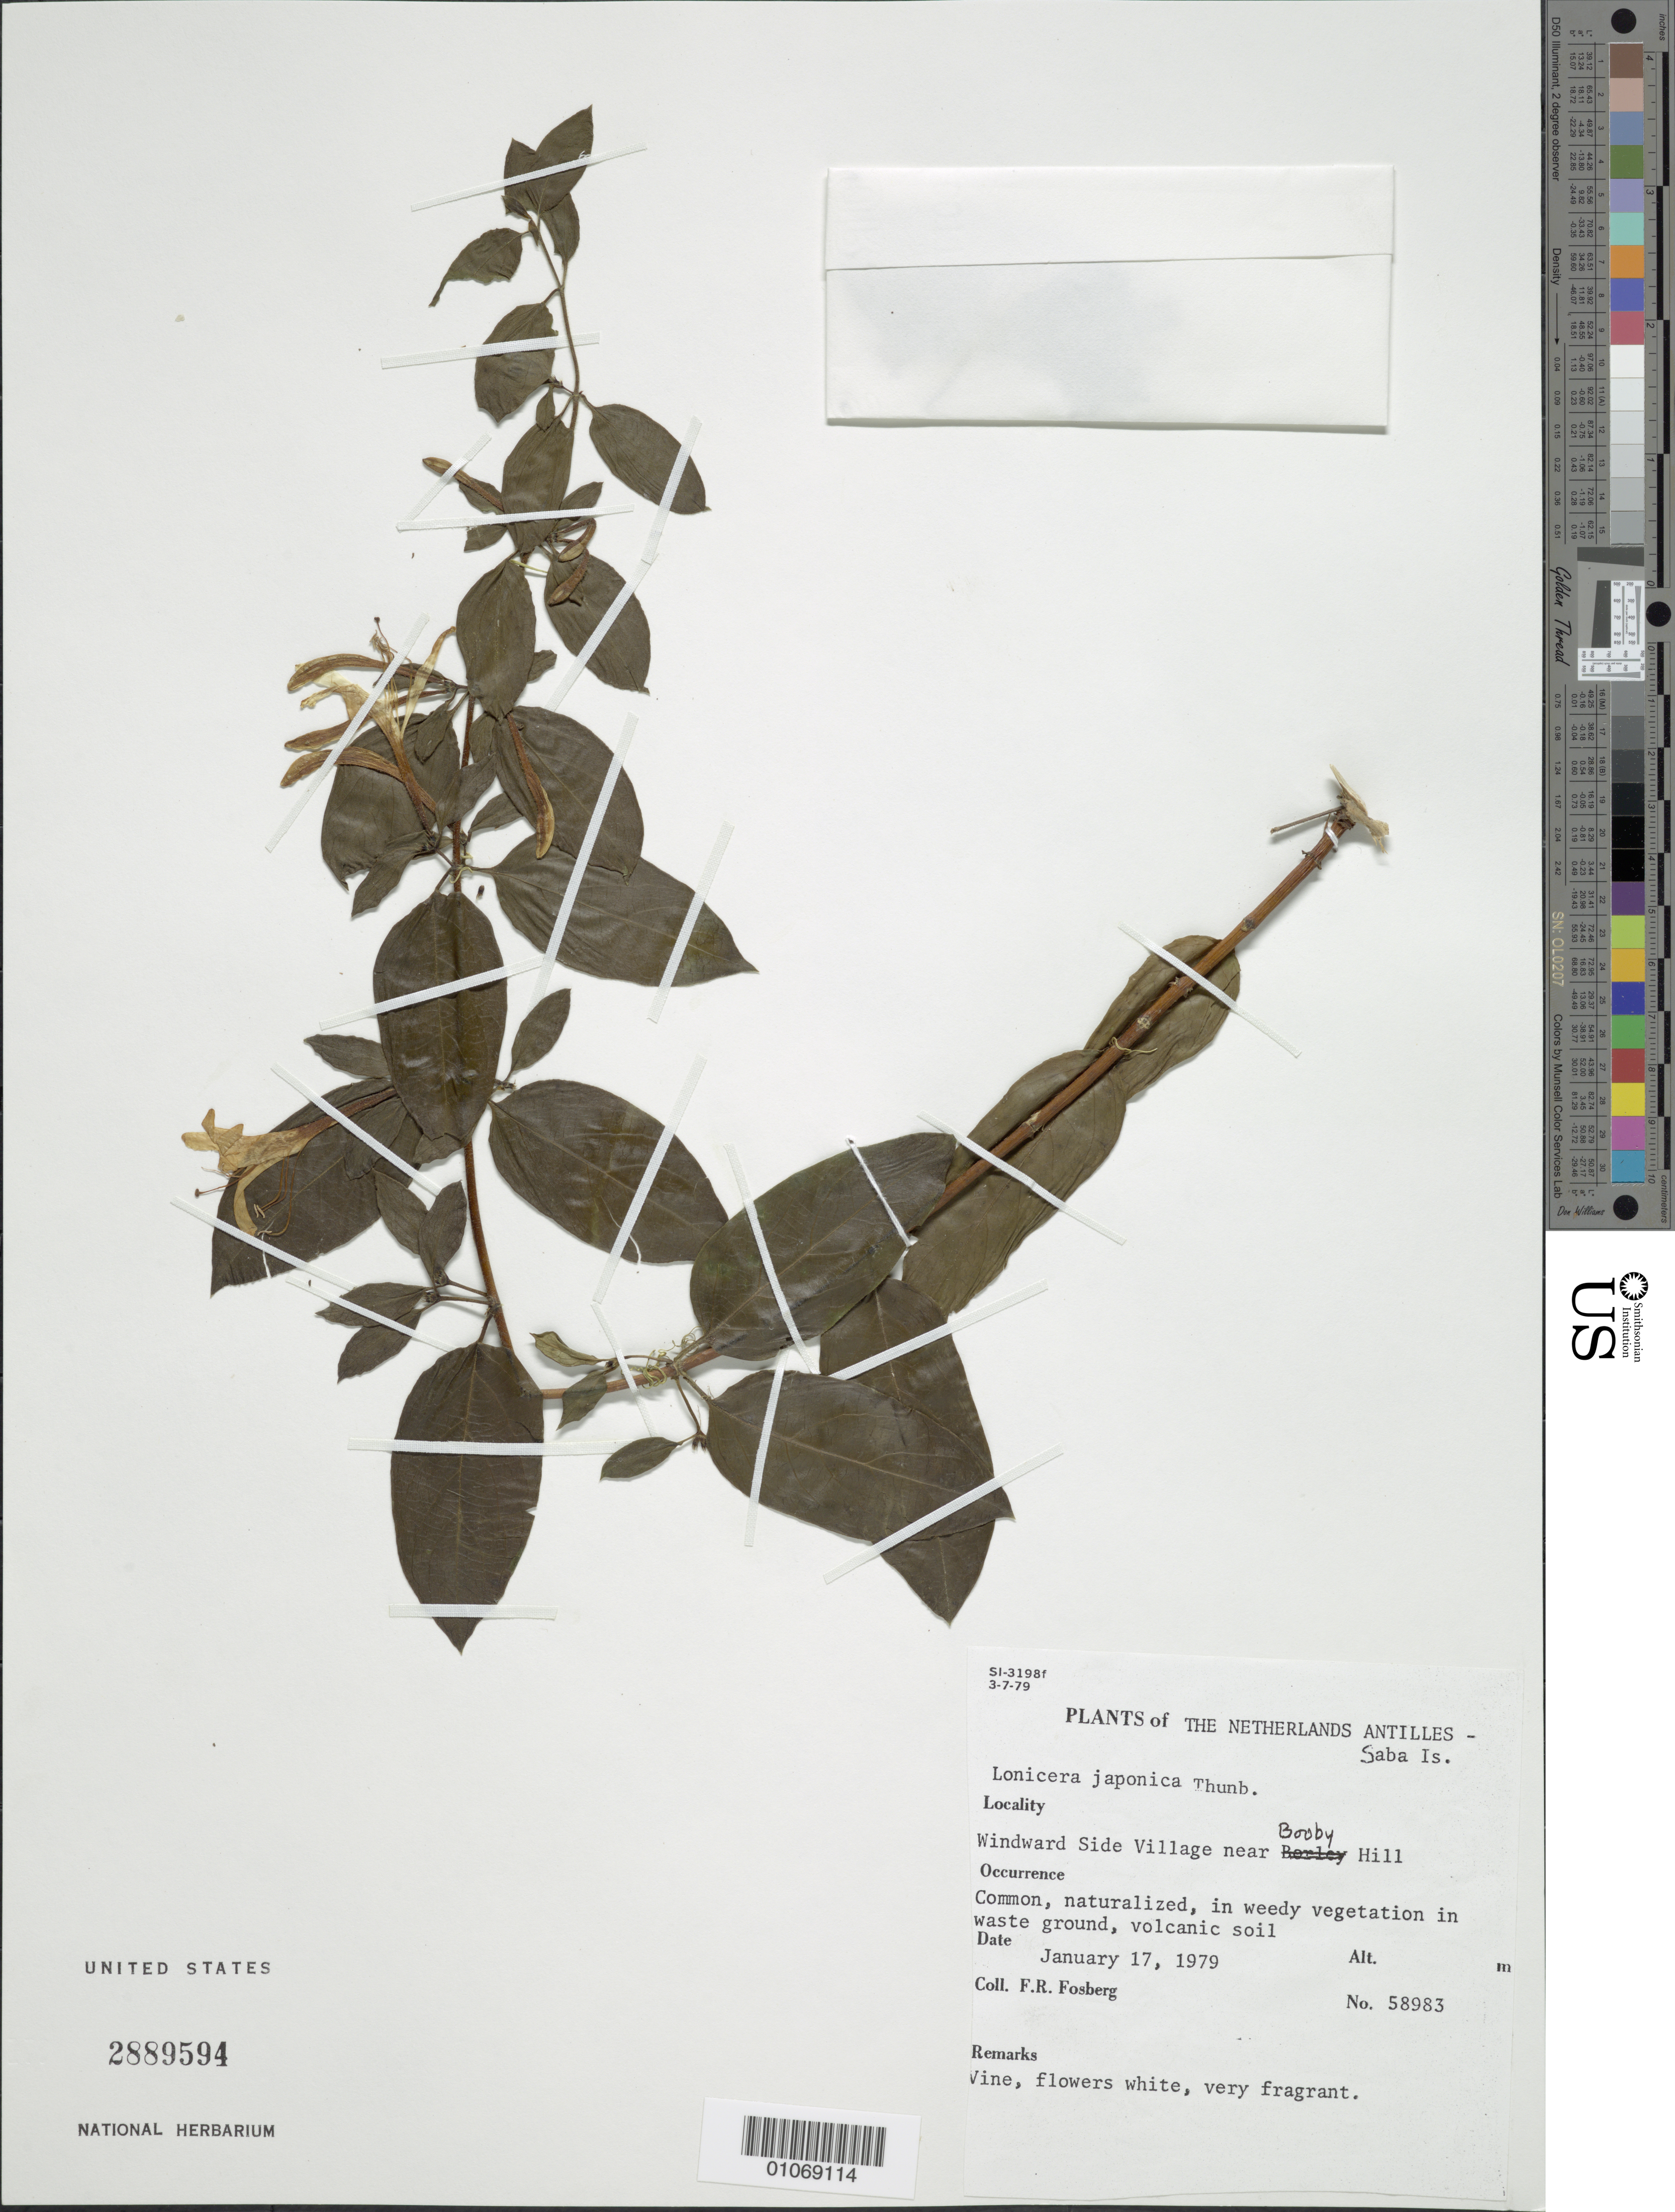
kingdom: Plantae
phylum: Tracheophyta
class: Magnoliopsida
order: Dipsacales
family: Caprifoliaceae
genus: Lonicera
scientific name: Lonicera japonica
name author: Thunb.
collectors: F. R. Fosberg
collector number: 58983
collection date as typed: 17 Jan 1979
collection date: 1979-01-17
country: Netherlands Antilles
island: Saba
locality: Windward Side Village by Booby Hill.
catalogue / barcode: US 2889594